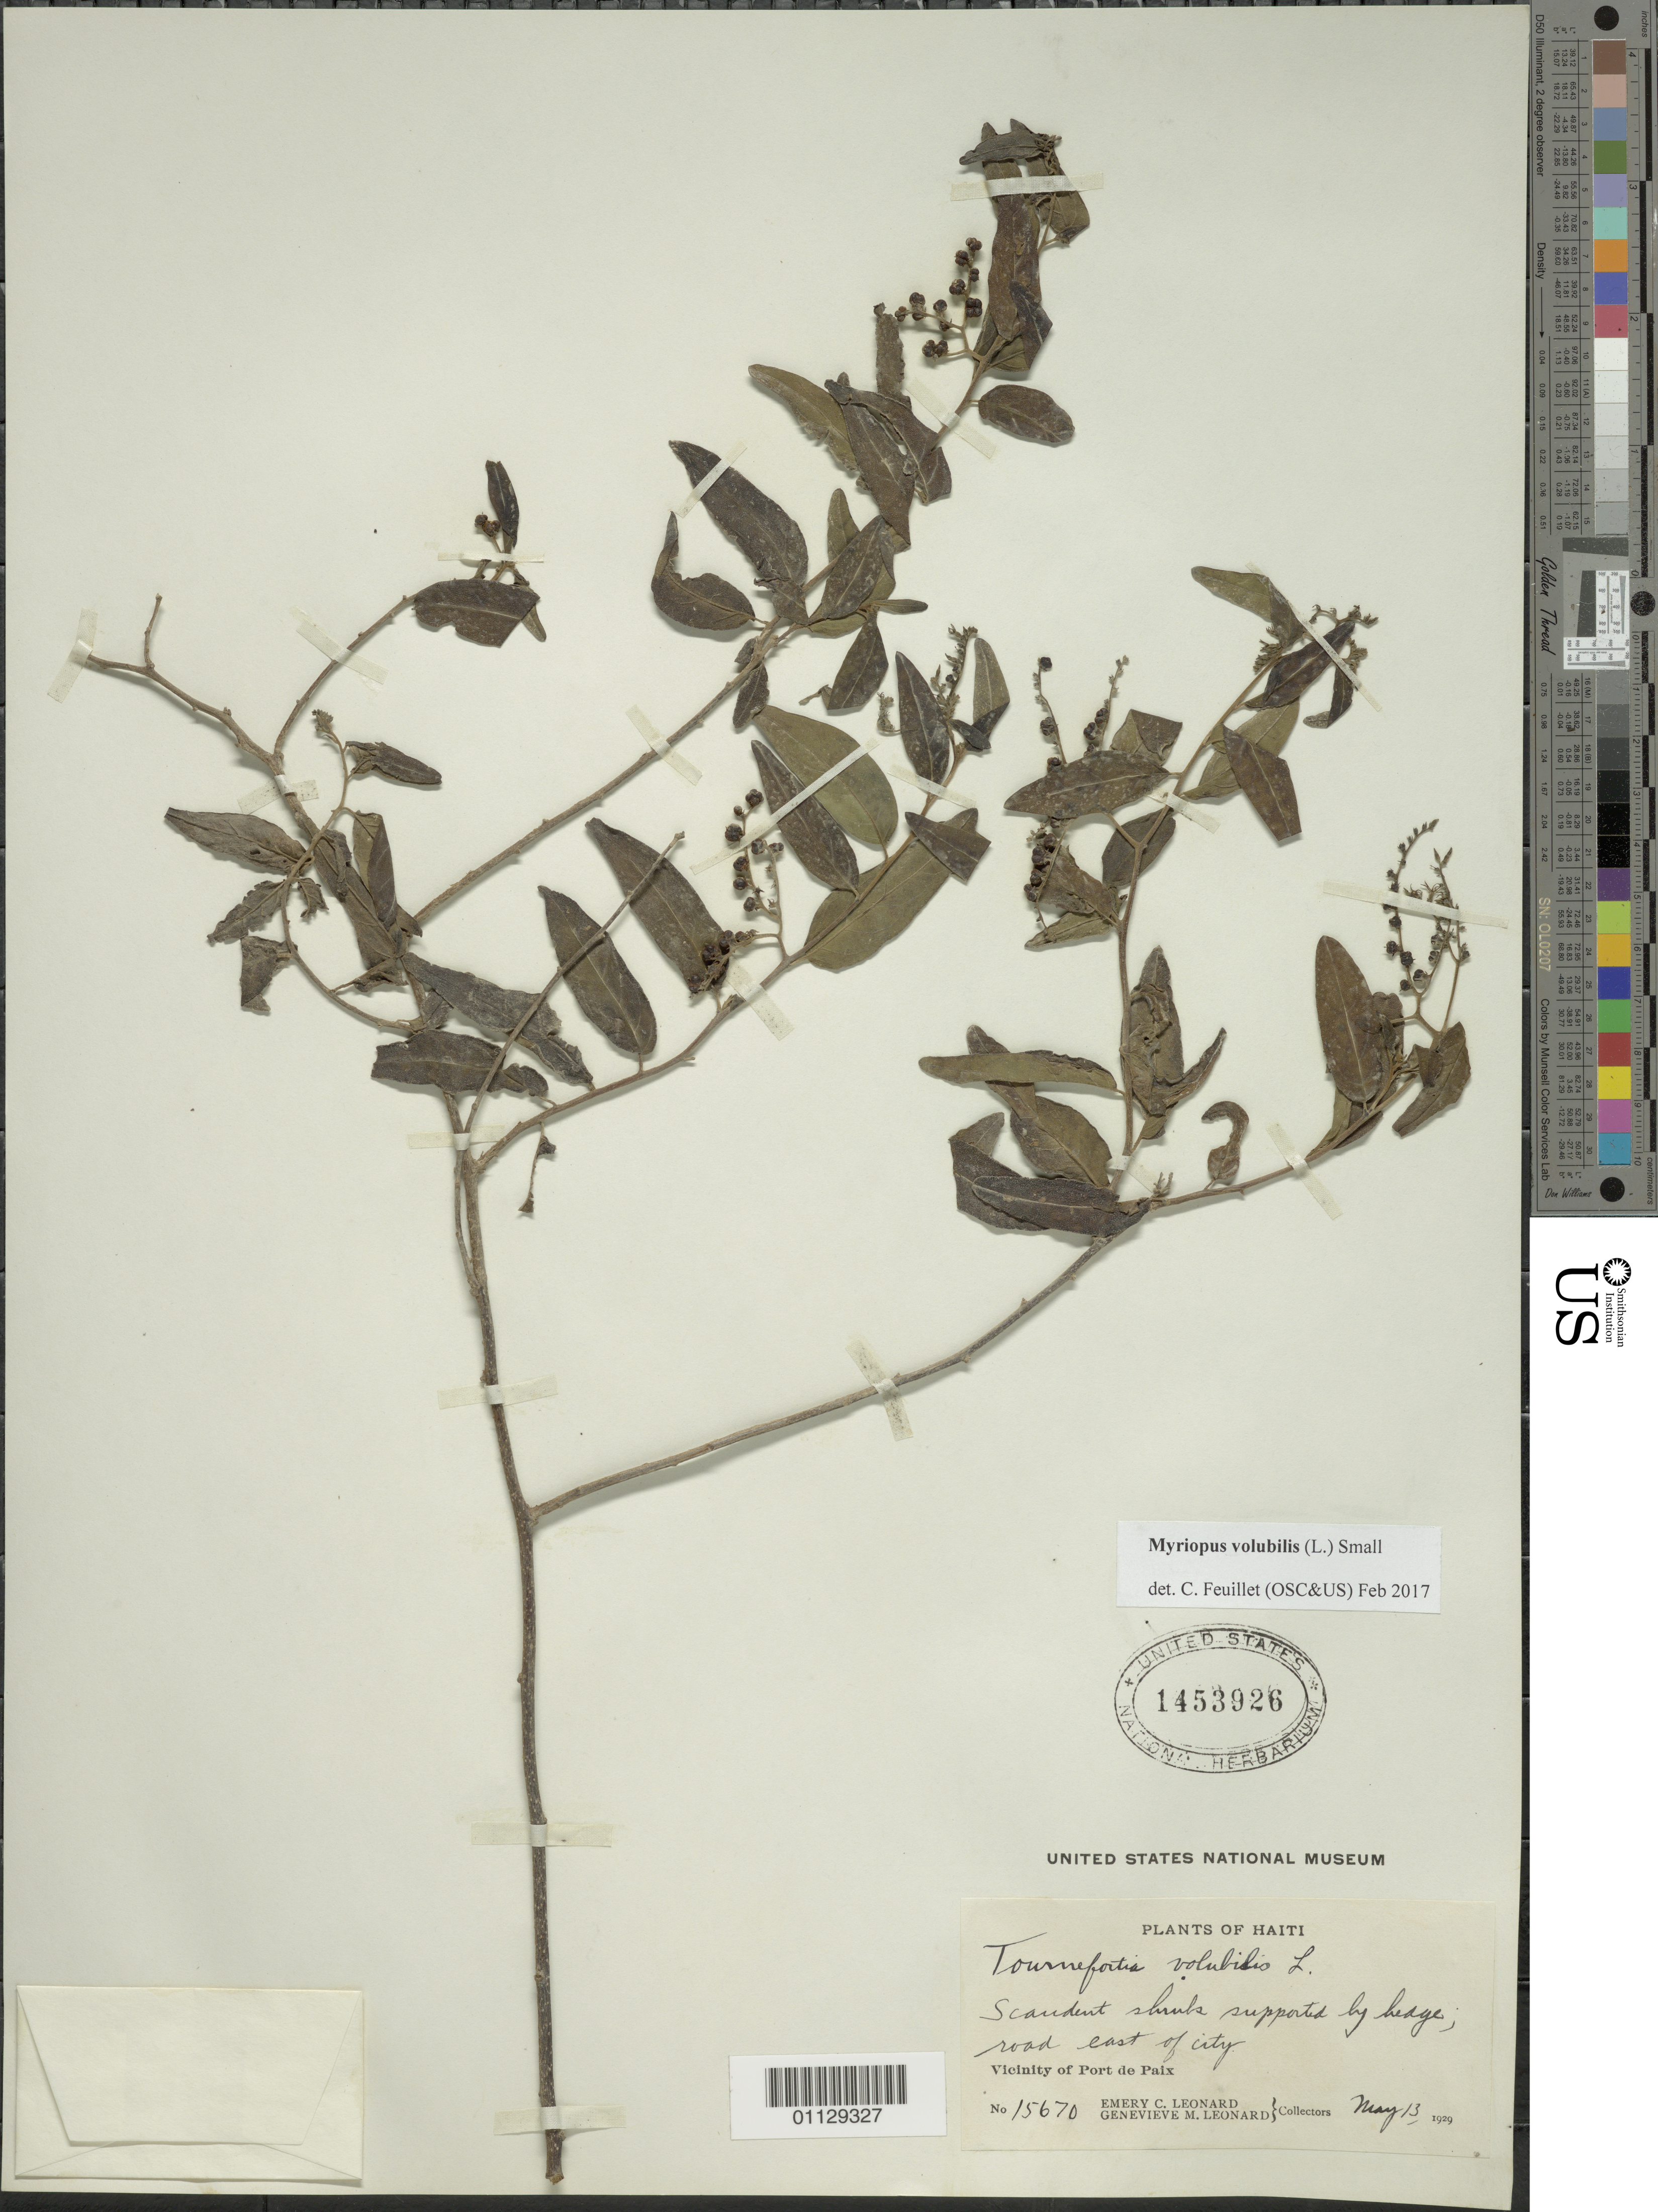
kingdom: Plantae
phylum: Tracheophyta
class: Magnoliopsida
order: Boraginales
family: Heliotropiaceae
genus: Myriopus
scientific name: Myriopus volubilis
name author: (L.) Small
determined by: Feuillet, C.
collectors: E. C. Leonard & G. M. Leonard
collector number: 15670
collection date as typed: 13 May 1929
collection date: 1929-05-13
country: Haiti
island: Hispaniola I.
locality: Port de Paix vicinity, east of city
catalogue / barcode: US 1453926